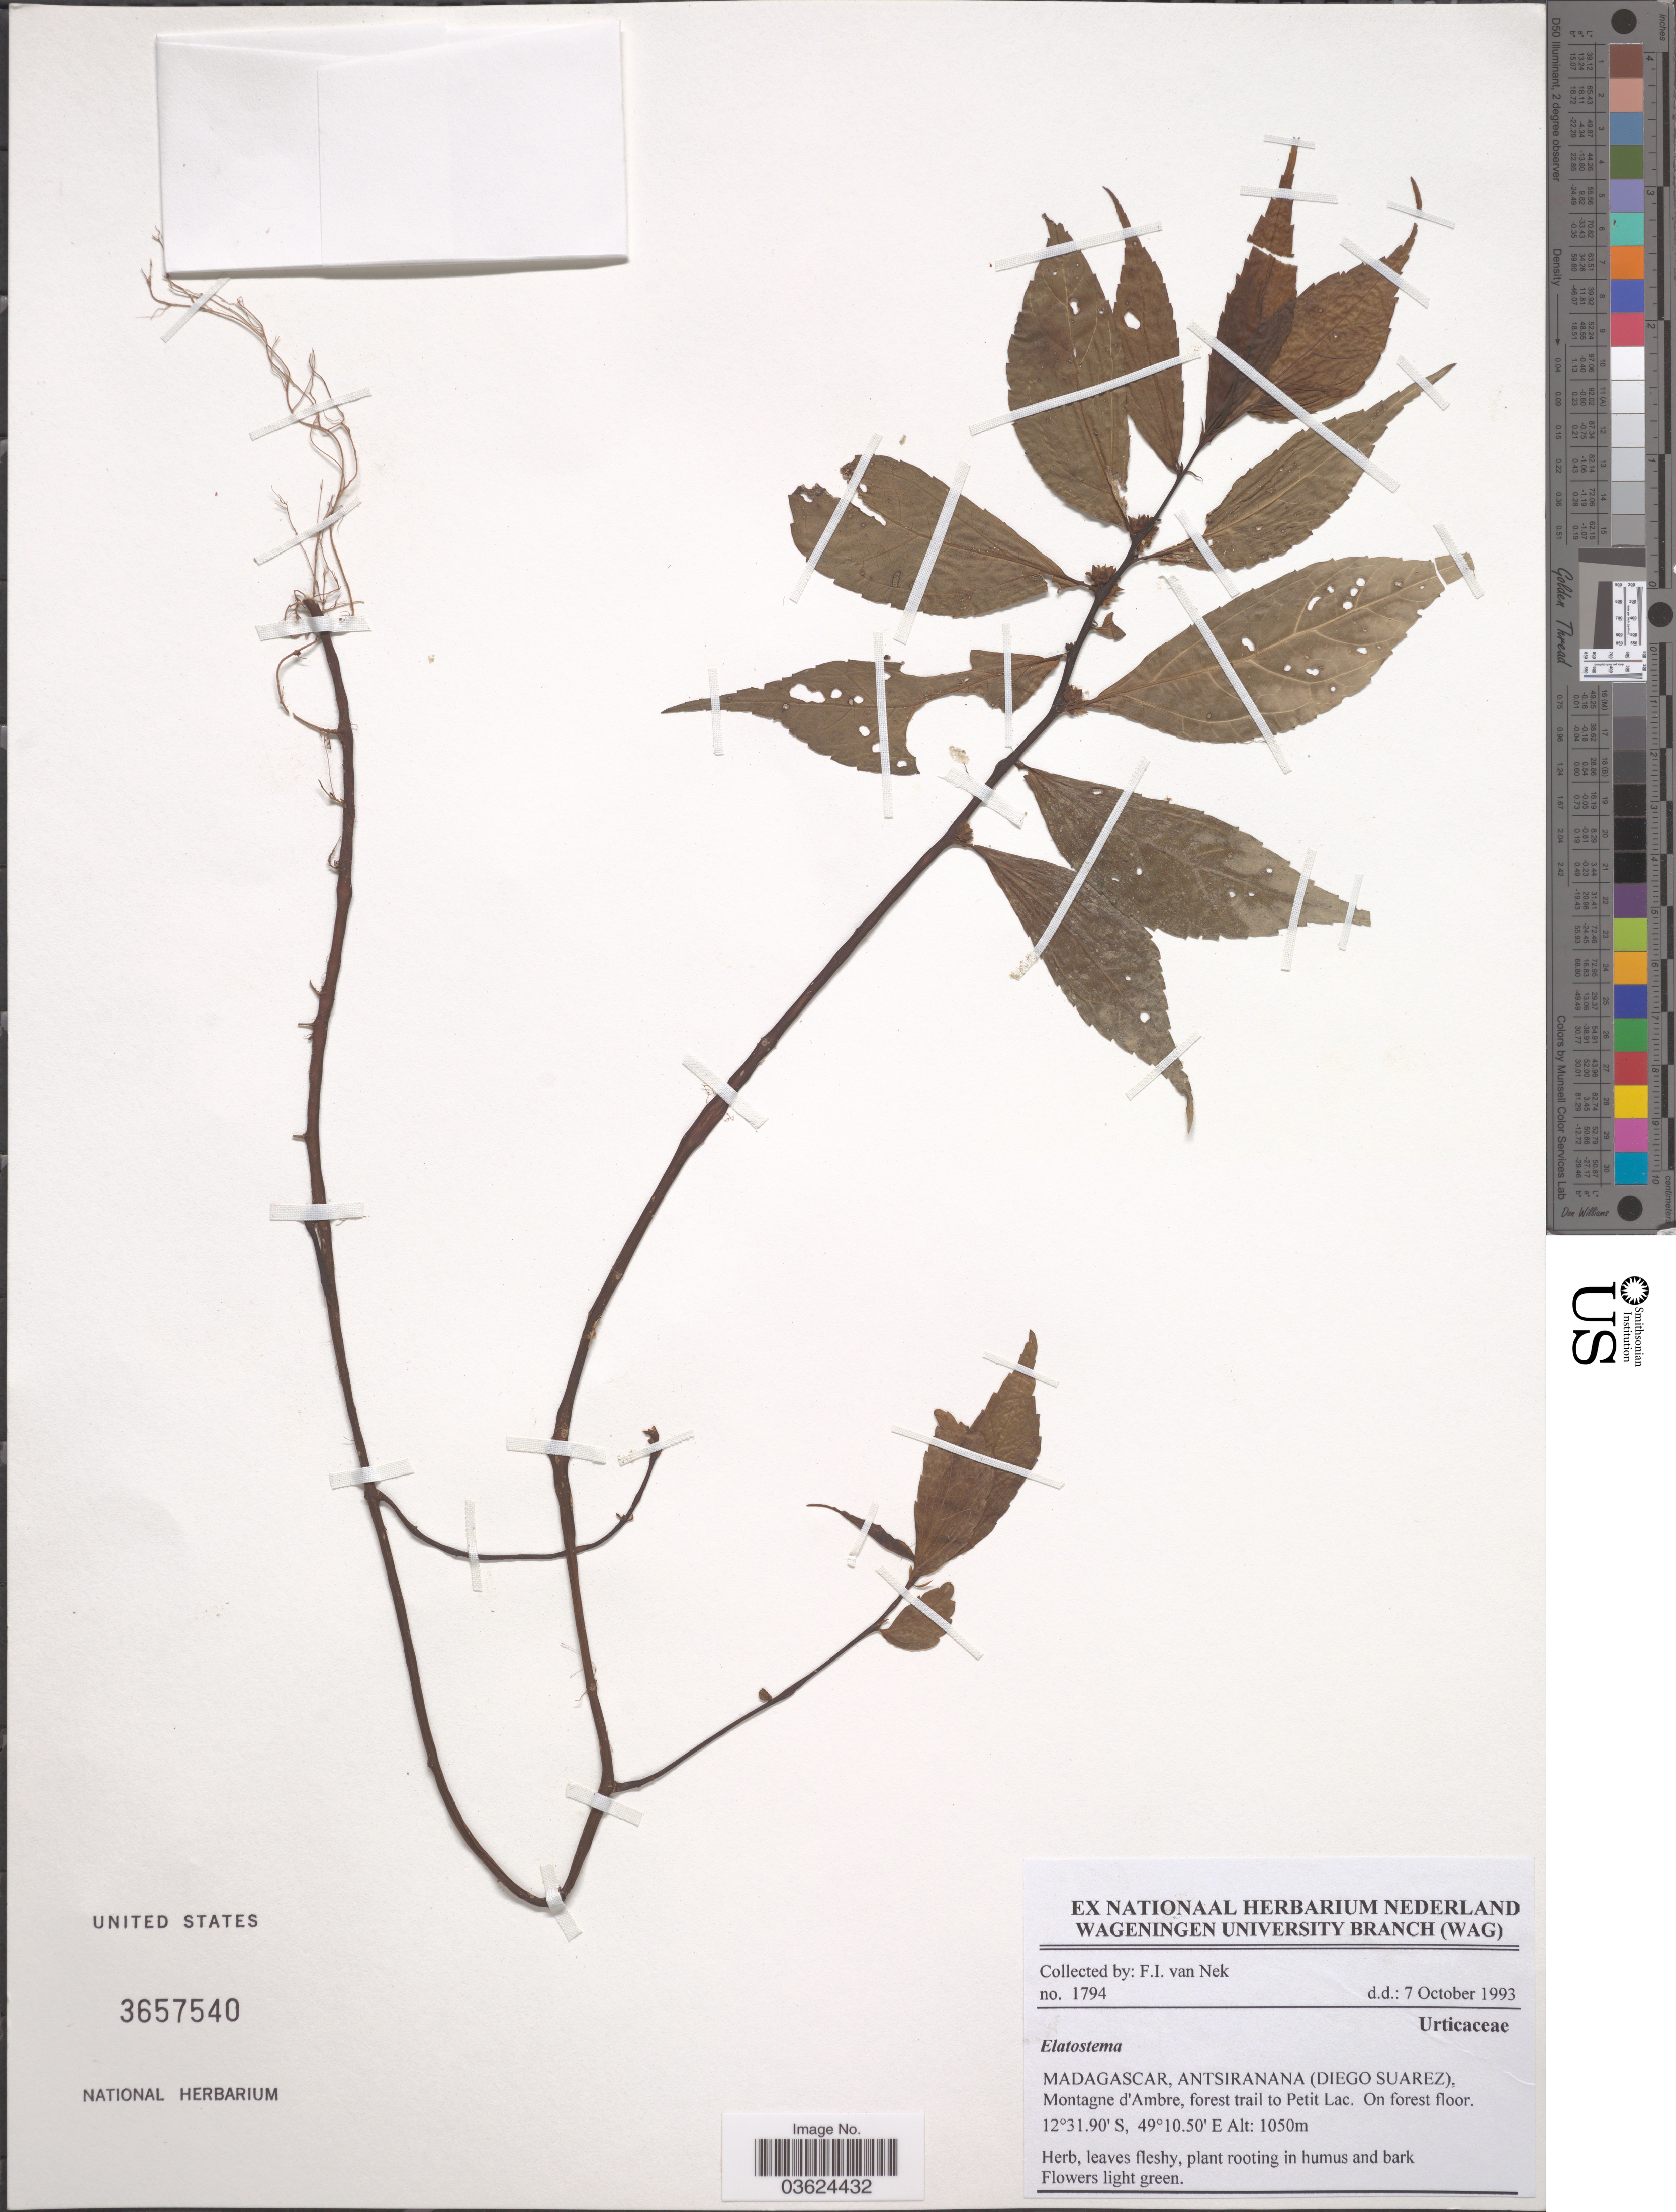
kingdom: Plantae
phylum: Tracheophyta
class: Magnoliopsida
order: Rosales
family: Urticaceae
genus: Elatostema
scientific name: Elatostema sp.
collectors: F. van Nek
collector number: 1794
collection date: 1993-10-07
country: Madagascar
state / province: Diana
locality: (Diego Suarez), Montagne d'Ambre, forest trail to Petit Lac.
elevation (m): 1050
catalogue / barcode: US 3657540